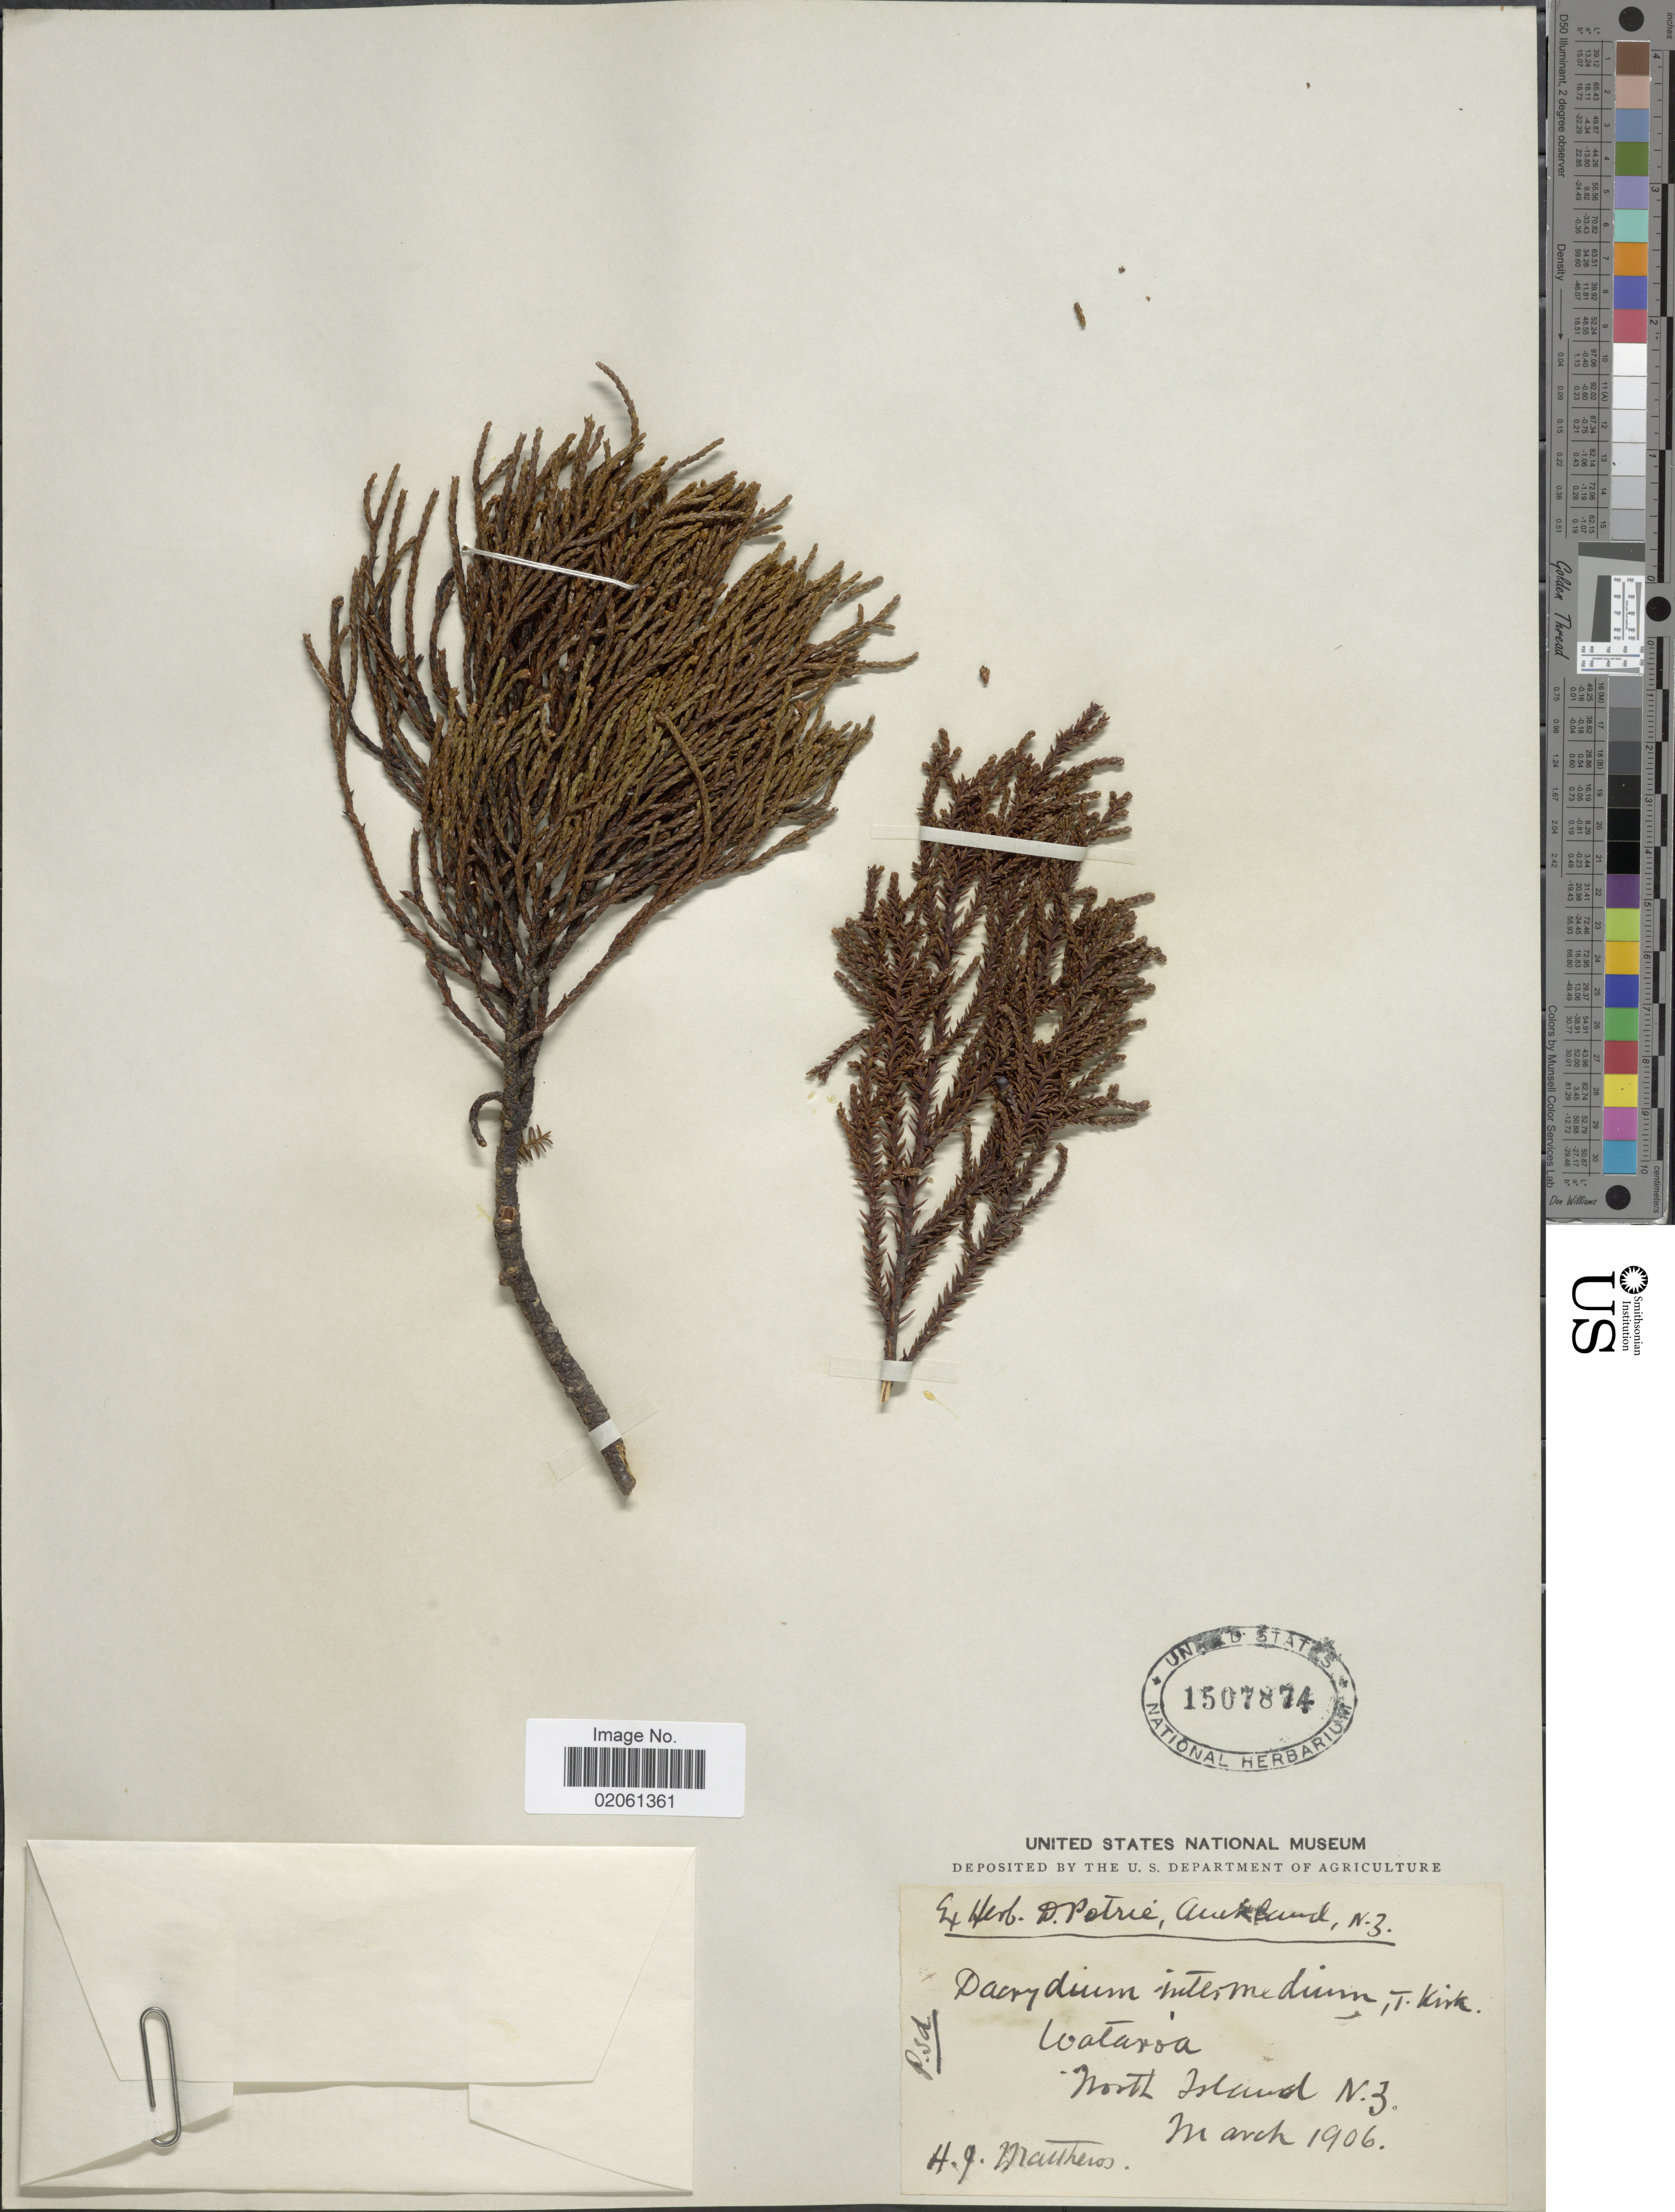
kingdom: Plantae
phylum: Tracheophyta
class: Pinopsida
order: Pinales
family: Podocarpaceae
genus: Dacrydium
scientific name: Dacrydium intermedium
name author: Kirk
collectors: H. J. Matthews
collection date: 1906-03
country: New Zealand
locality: Wataroa, North Island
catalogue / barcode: US 1507874